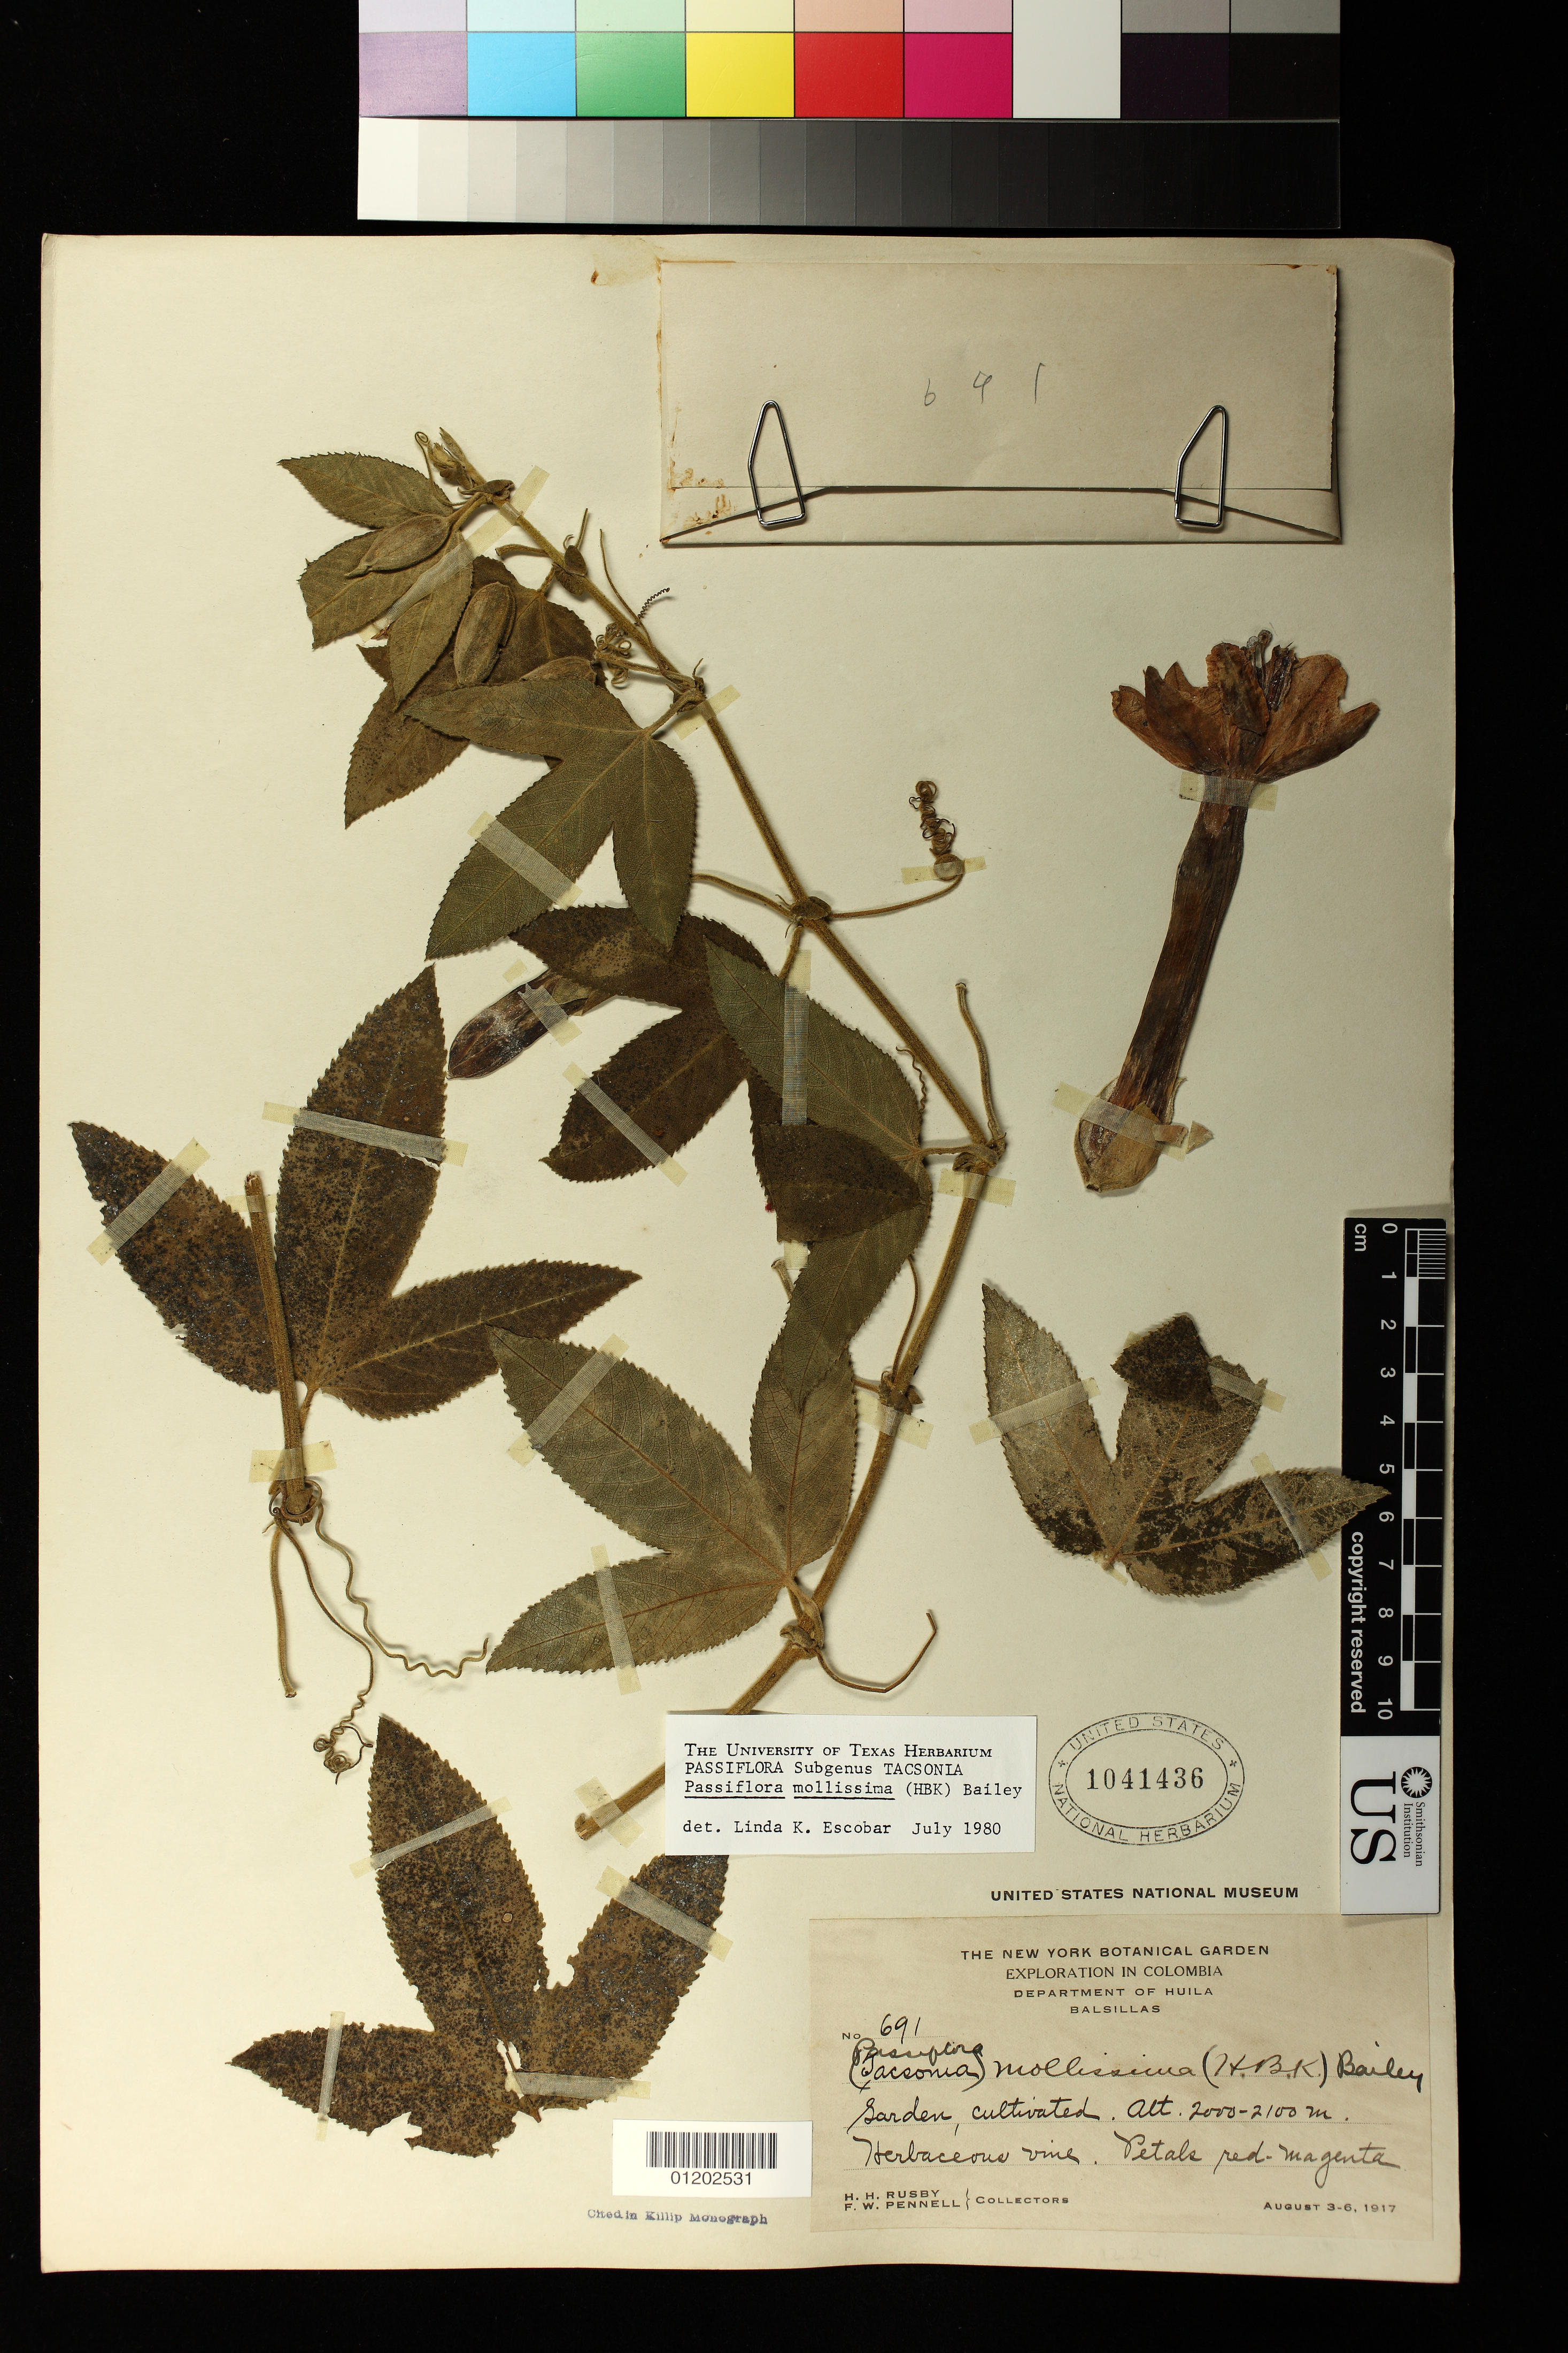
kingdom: Plantae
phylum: Tracheophyta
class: Magnoliopsida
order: Malpighiales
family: Passifloraceae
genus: Passiflora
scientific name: Passiflora mollissima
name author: (Kunth) L.H. Bailey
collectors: H. H. Rusby & F. W. Pennell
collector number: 691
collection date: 1917-08-03/1917-08-06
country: Colombia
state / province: Huila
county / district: Balsillas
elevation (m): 2000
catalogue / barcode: US 1041436